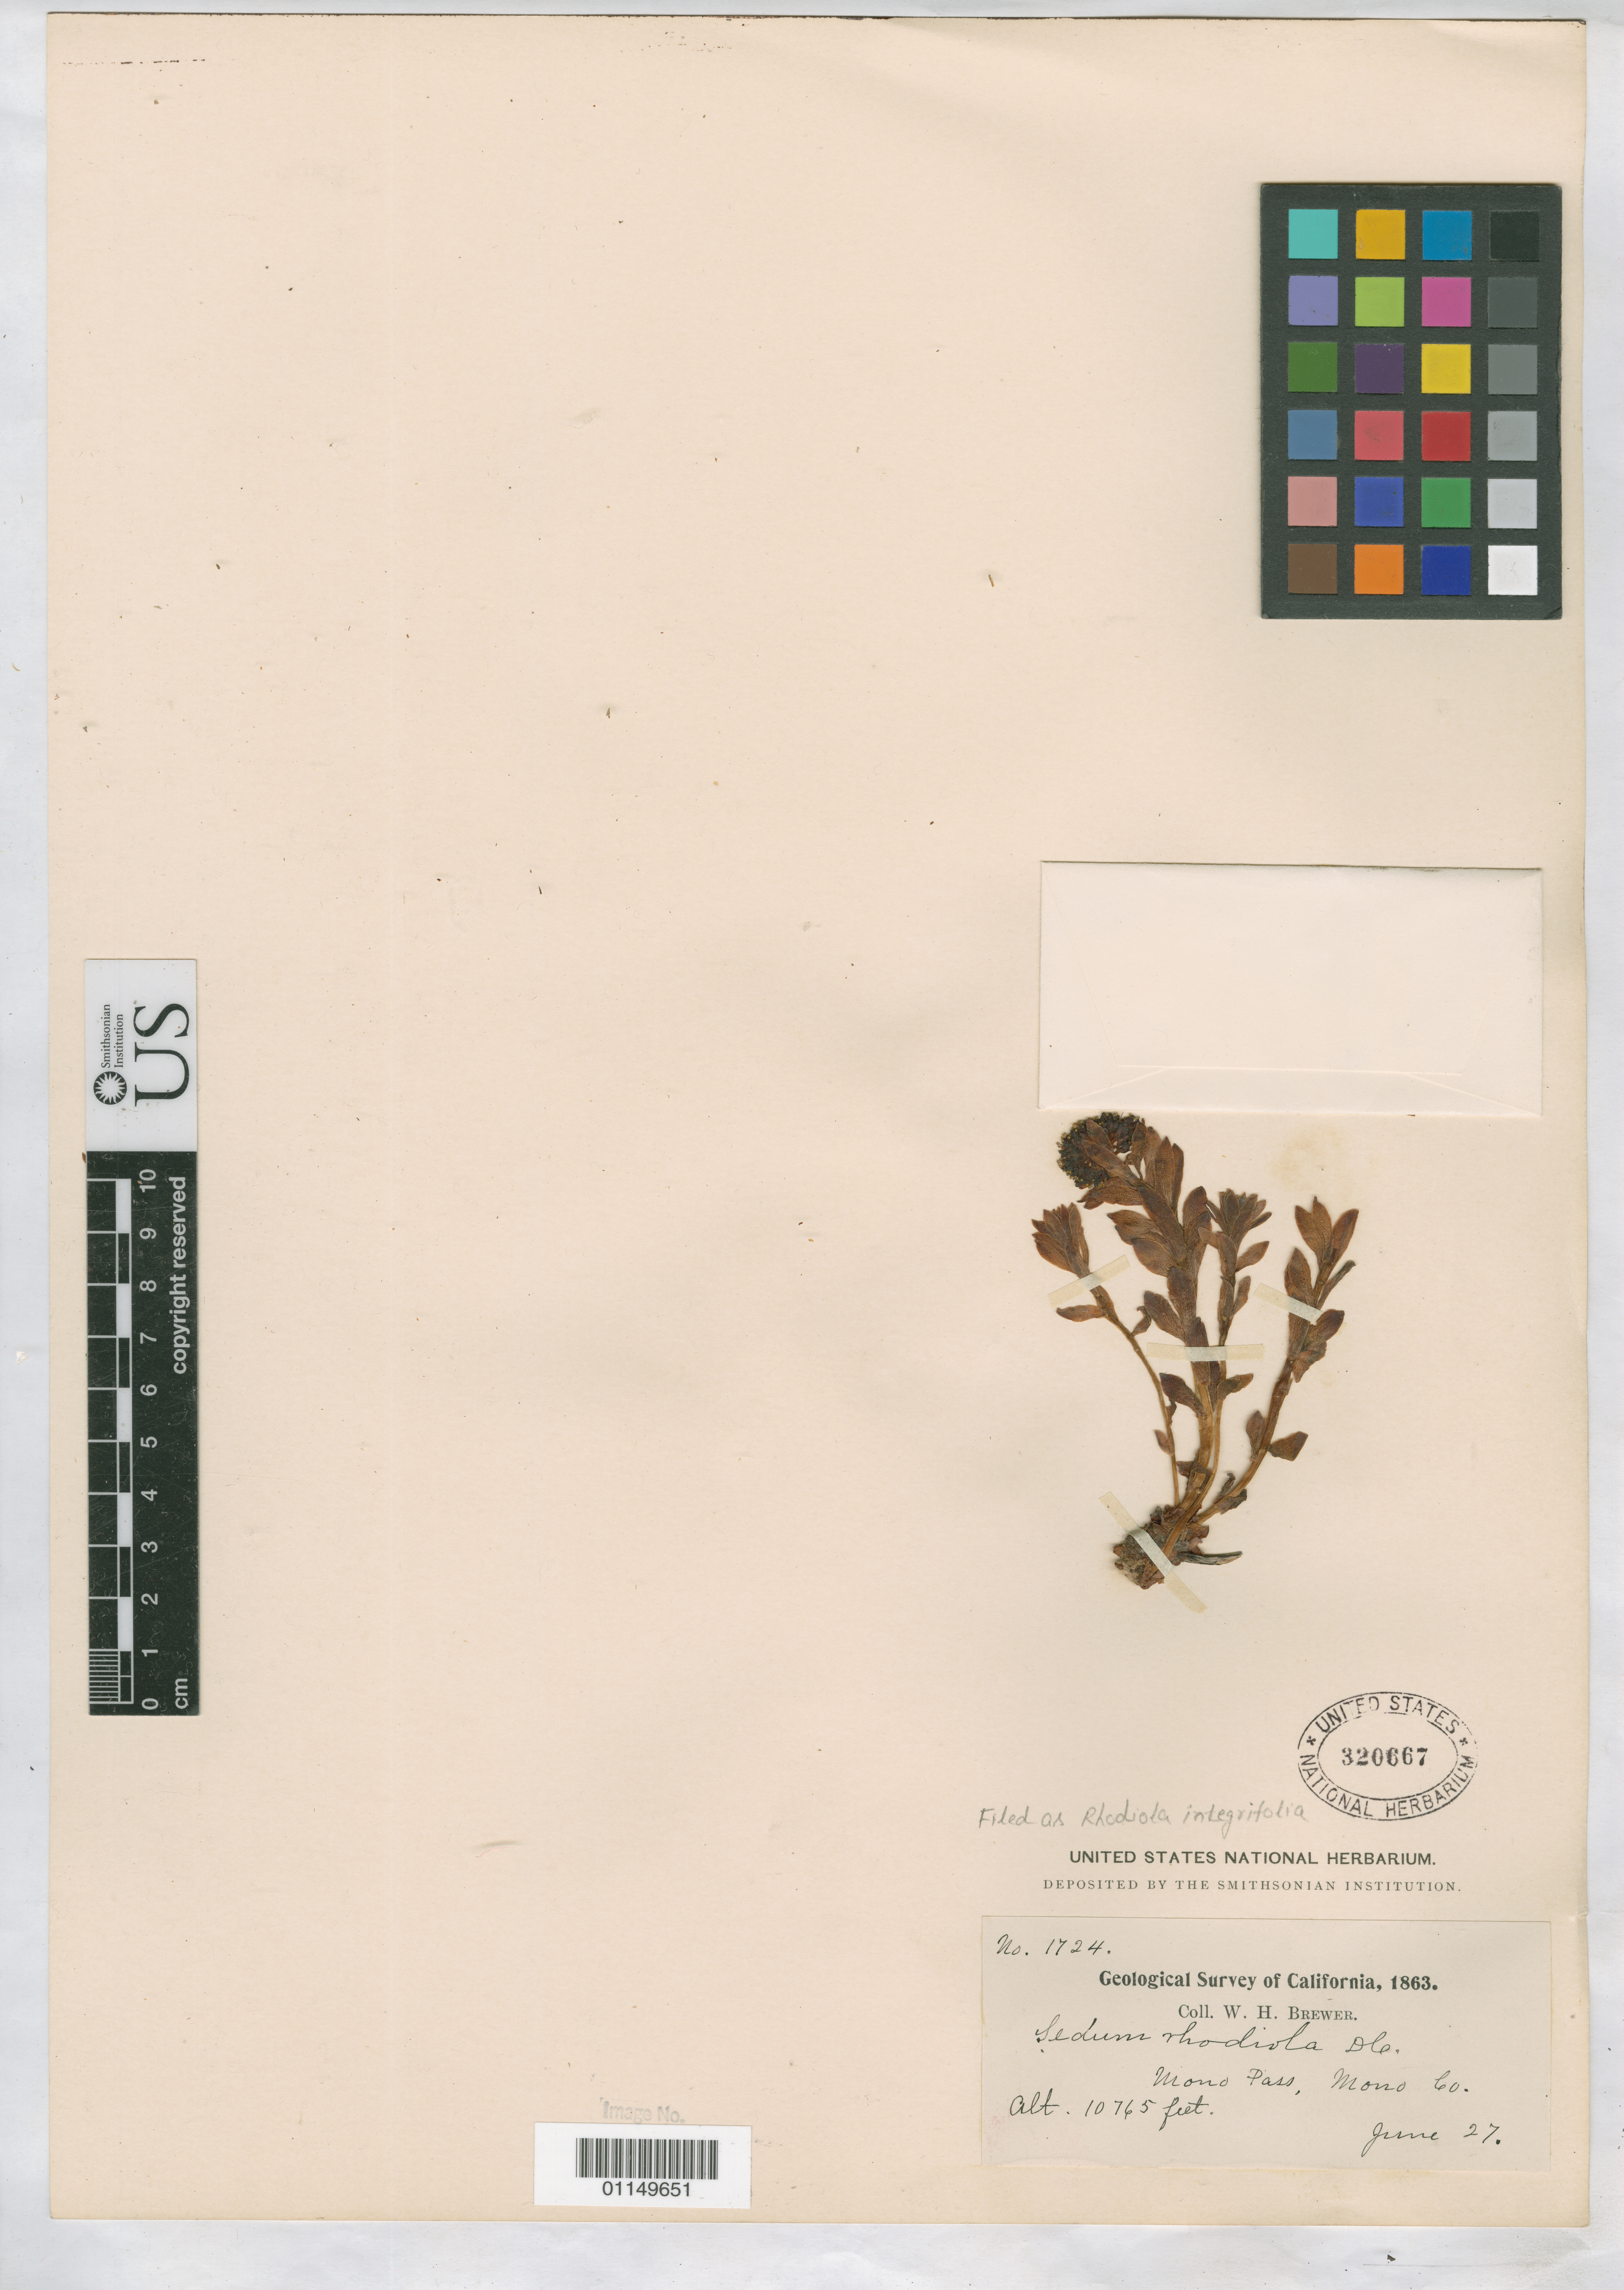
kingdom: Plantae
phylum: Tracheophyta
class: Magnoliopsida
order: Saxifragales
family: Crassulaceae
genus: Rhodiola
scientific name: Rhodiola integrifolia subsp. integrifolia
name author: Raf.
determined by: Strong, Mark T., (BOT), Smithsonian Institution - National Museum of Natural History (UNITED STATES)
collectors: W. H. Brewer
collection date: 1863-06-27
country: United States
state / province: California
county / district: Mono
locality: Mono Pass.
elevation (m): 3281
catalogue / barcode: US 320667